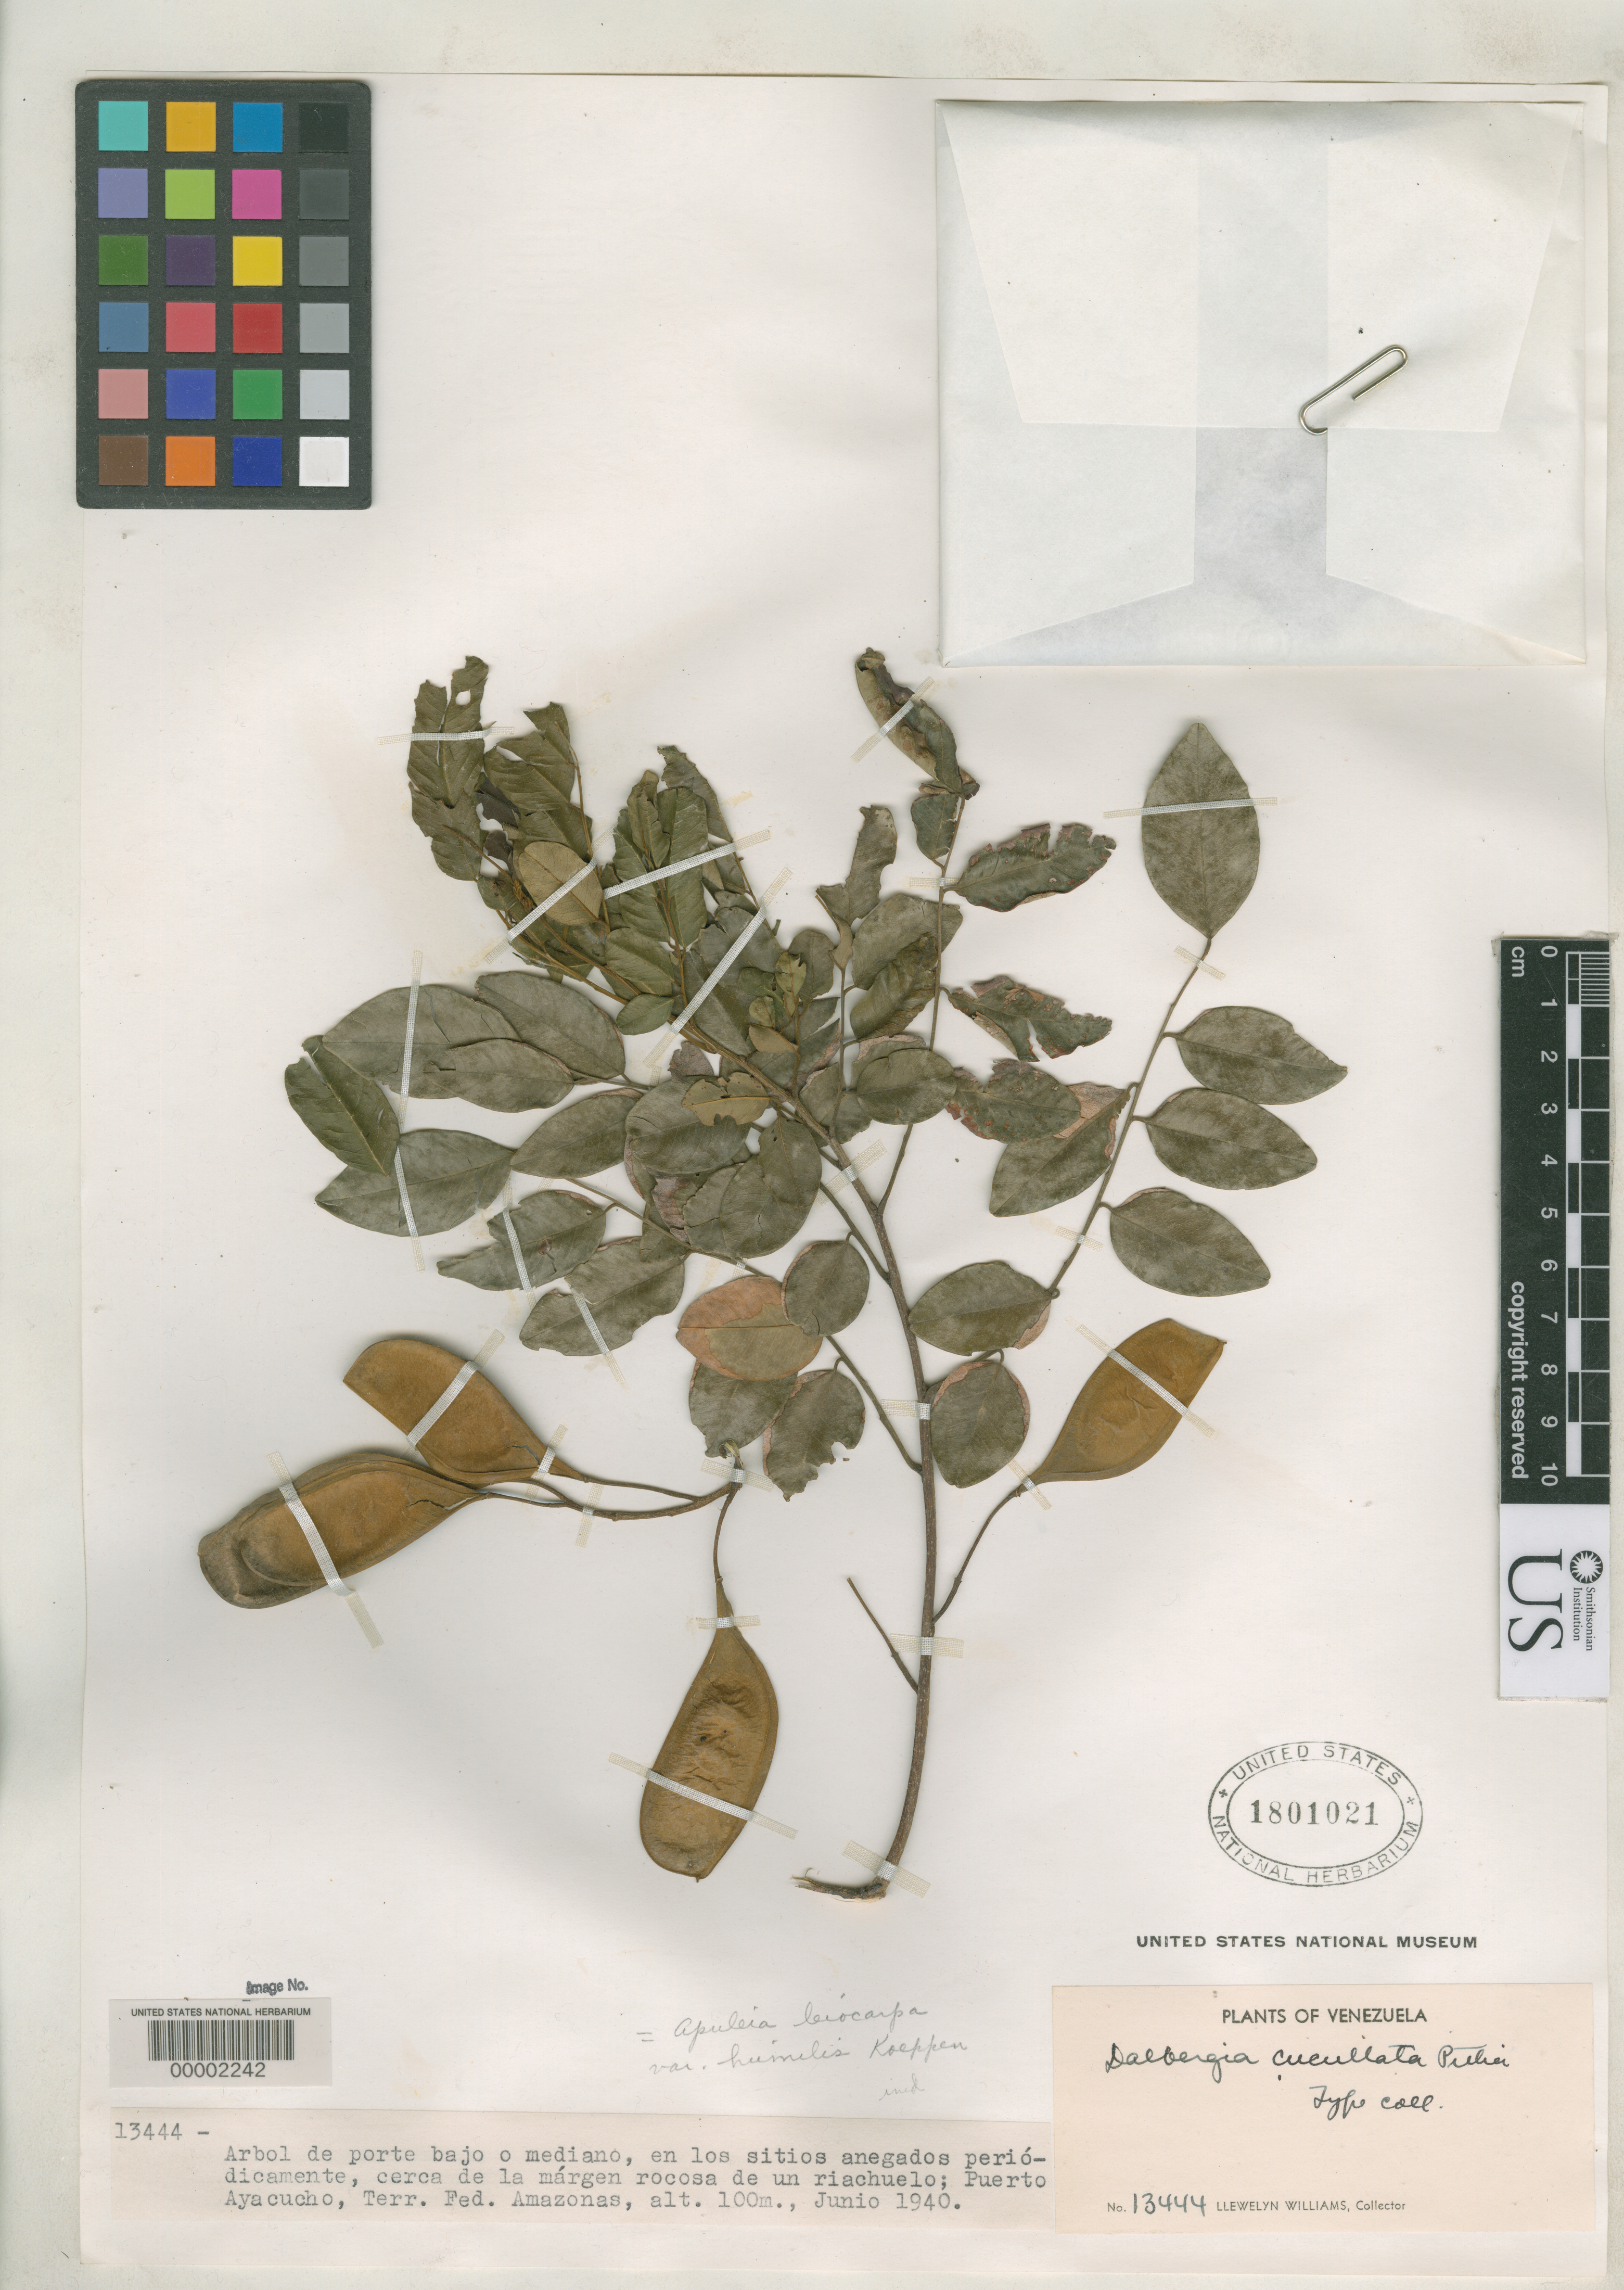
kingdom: Plantae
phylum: Tracheophyta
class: Magnoliopsida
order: Fabales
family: Fabaceae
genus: Dalbergia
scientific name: Dalbergia cucullata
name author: Pittier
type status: Isotype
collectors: Ll. Williams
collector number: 13444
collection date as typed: Jun 1940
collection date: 1940-06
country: Venezuela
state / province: Amazonas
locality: Puerto Ayacucho.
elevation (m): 100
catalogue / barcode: US 1801021